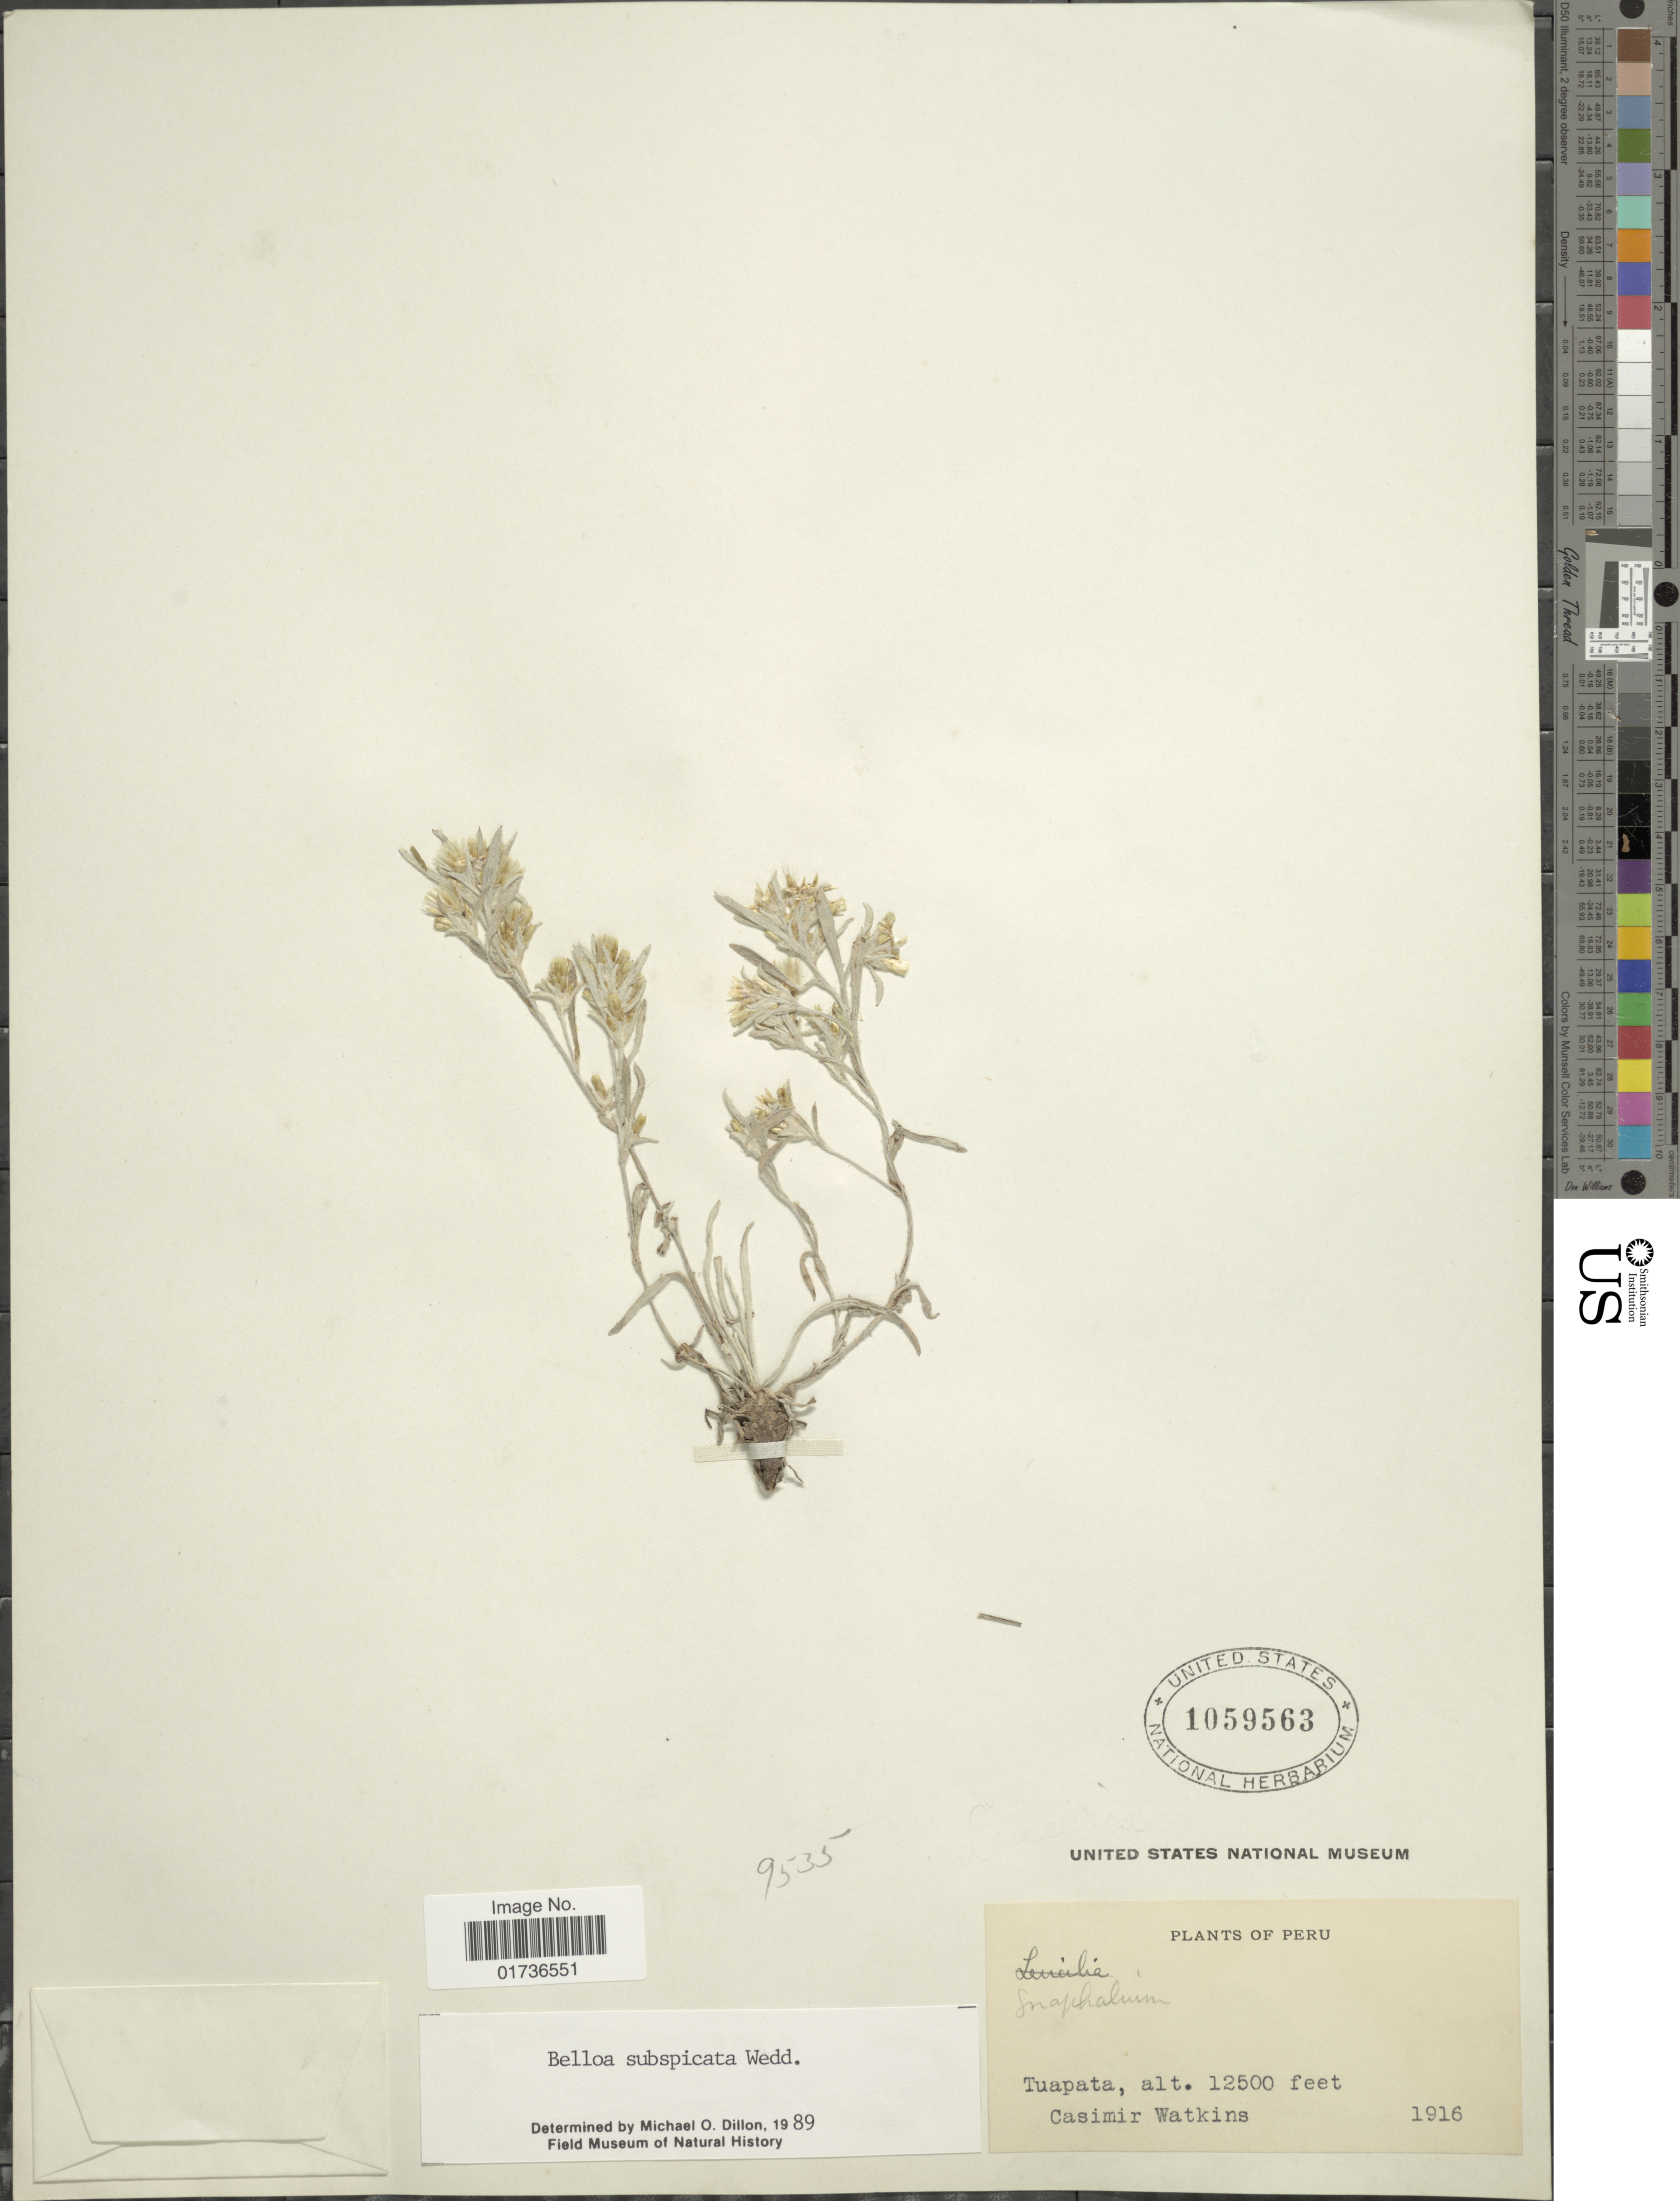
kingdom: Plantae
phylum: Tracheophyta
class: Magnoliopsida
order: Asterales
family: Asteraceae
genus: Mniodes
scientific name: Mniodes subspicata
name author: (Wedd.) S.E. Freire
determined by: Dillon, M. O.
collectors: C. Watkins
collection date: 1916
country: Peru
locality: Tuapata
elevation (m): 3810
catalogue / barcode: US 1059563